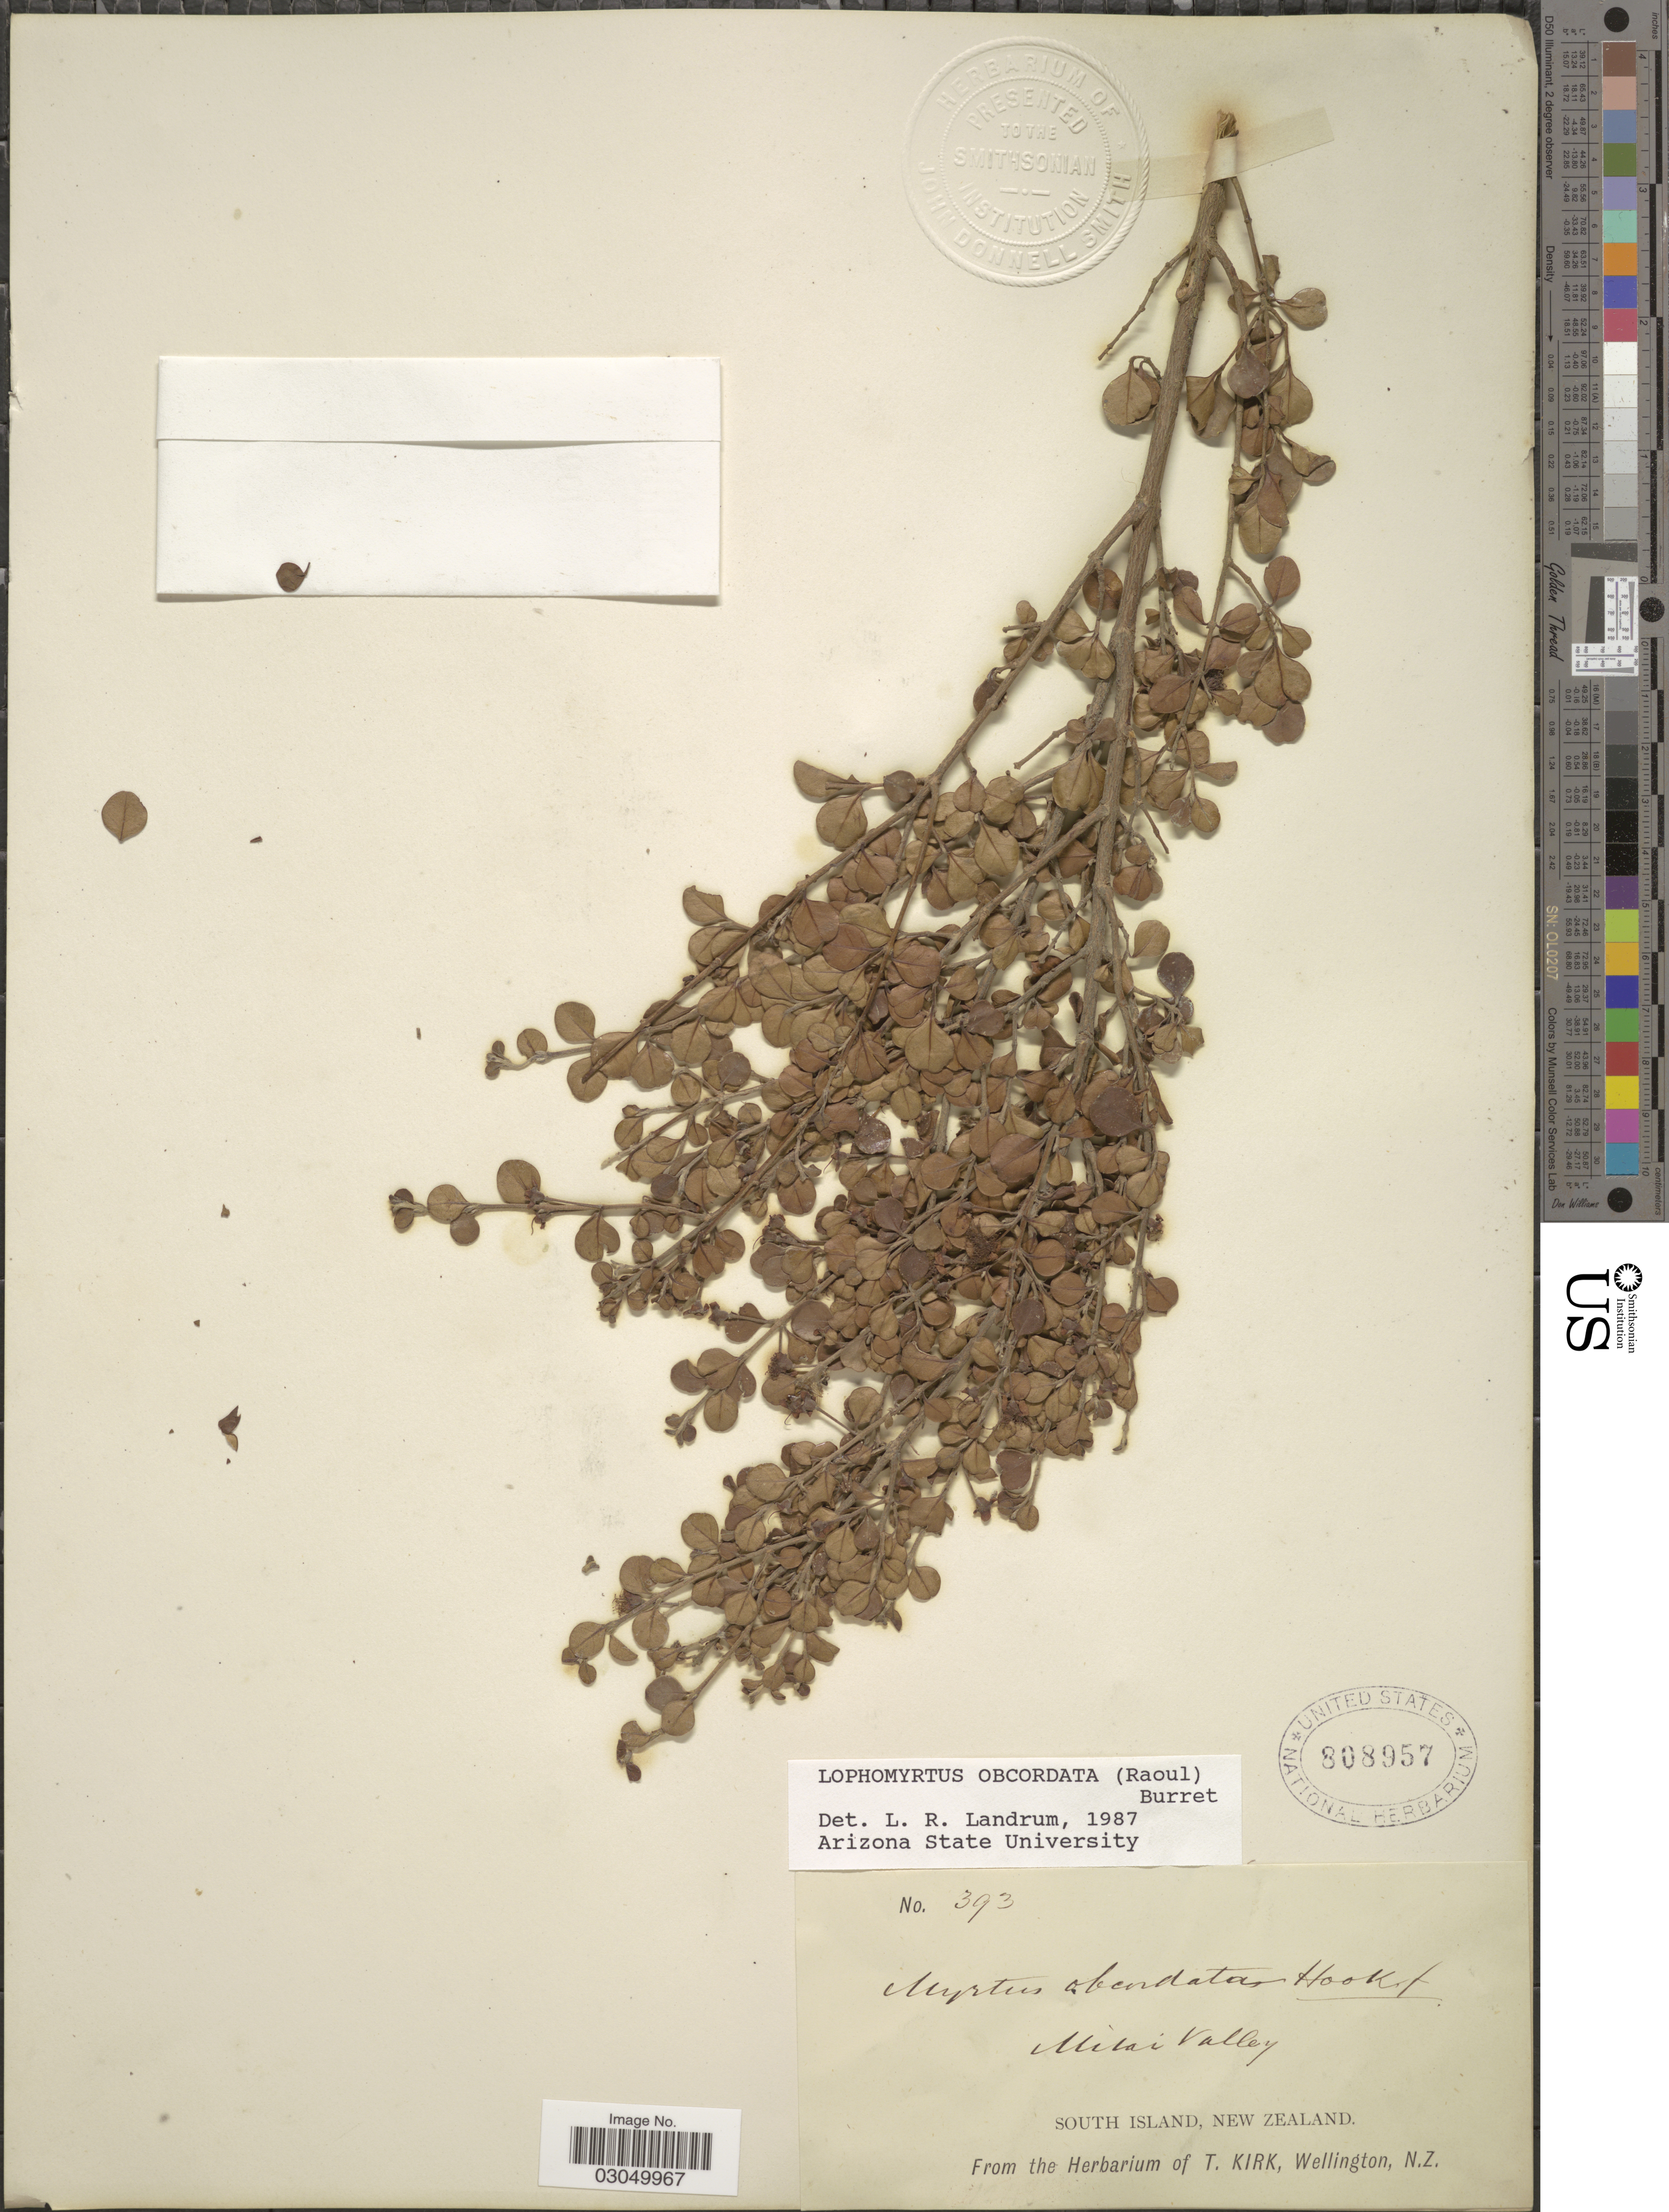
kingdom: Plantae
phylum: Tracheophyta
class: Magnoliopsida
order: Myrtales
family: Myrtaceae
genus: Lophomyrtus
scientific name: Lophomyrtus obcordata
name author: (Raoul) Burret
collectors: ex herb. T. Kirk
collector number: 393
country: New Zealand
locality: Mitai [Maitai] Valley, South Island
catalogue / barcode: US 808957